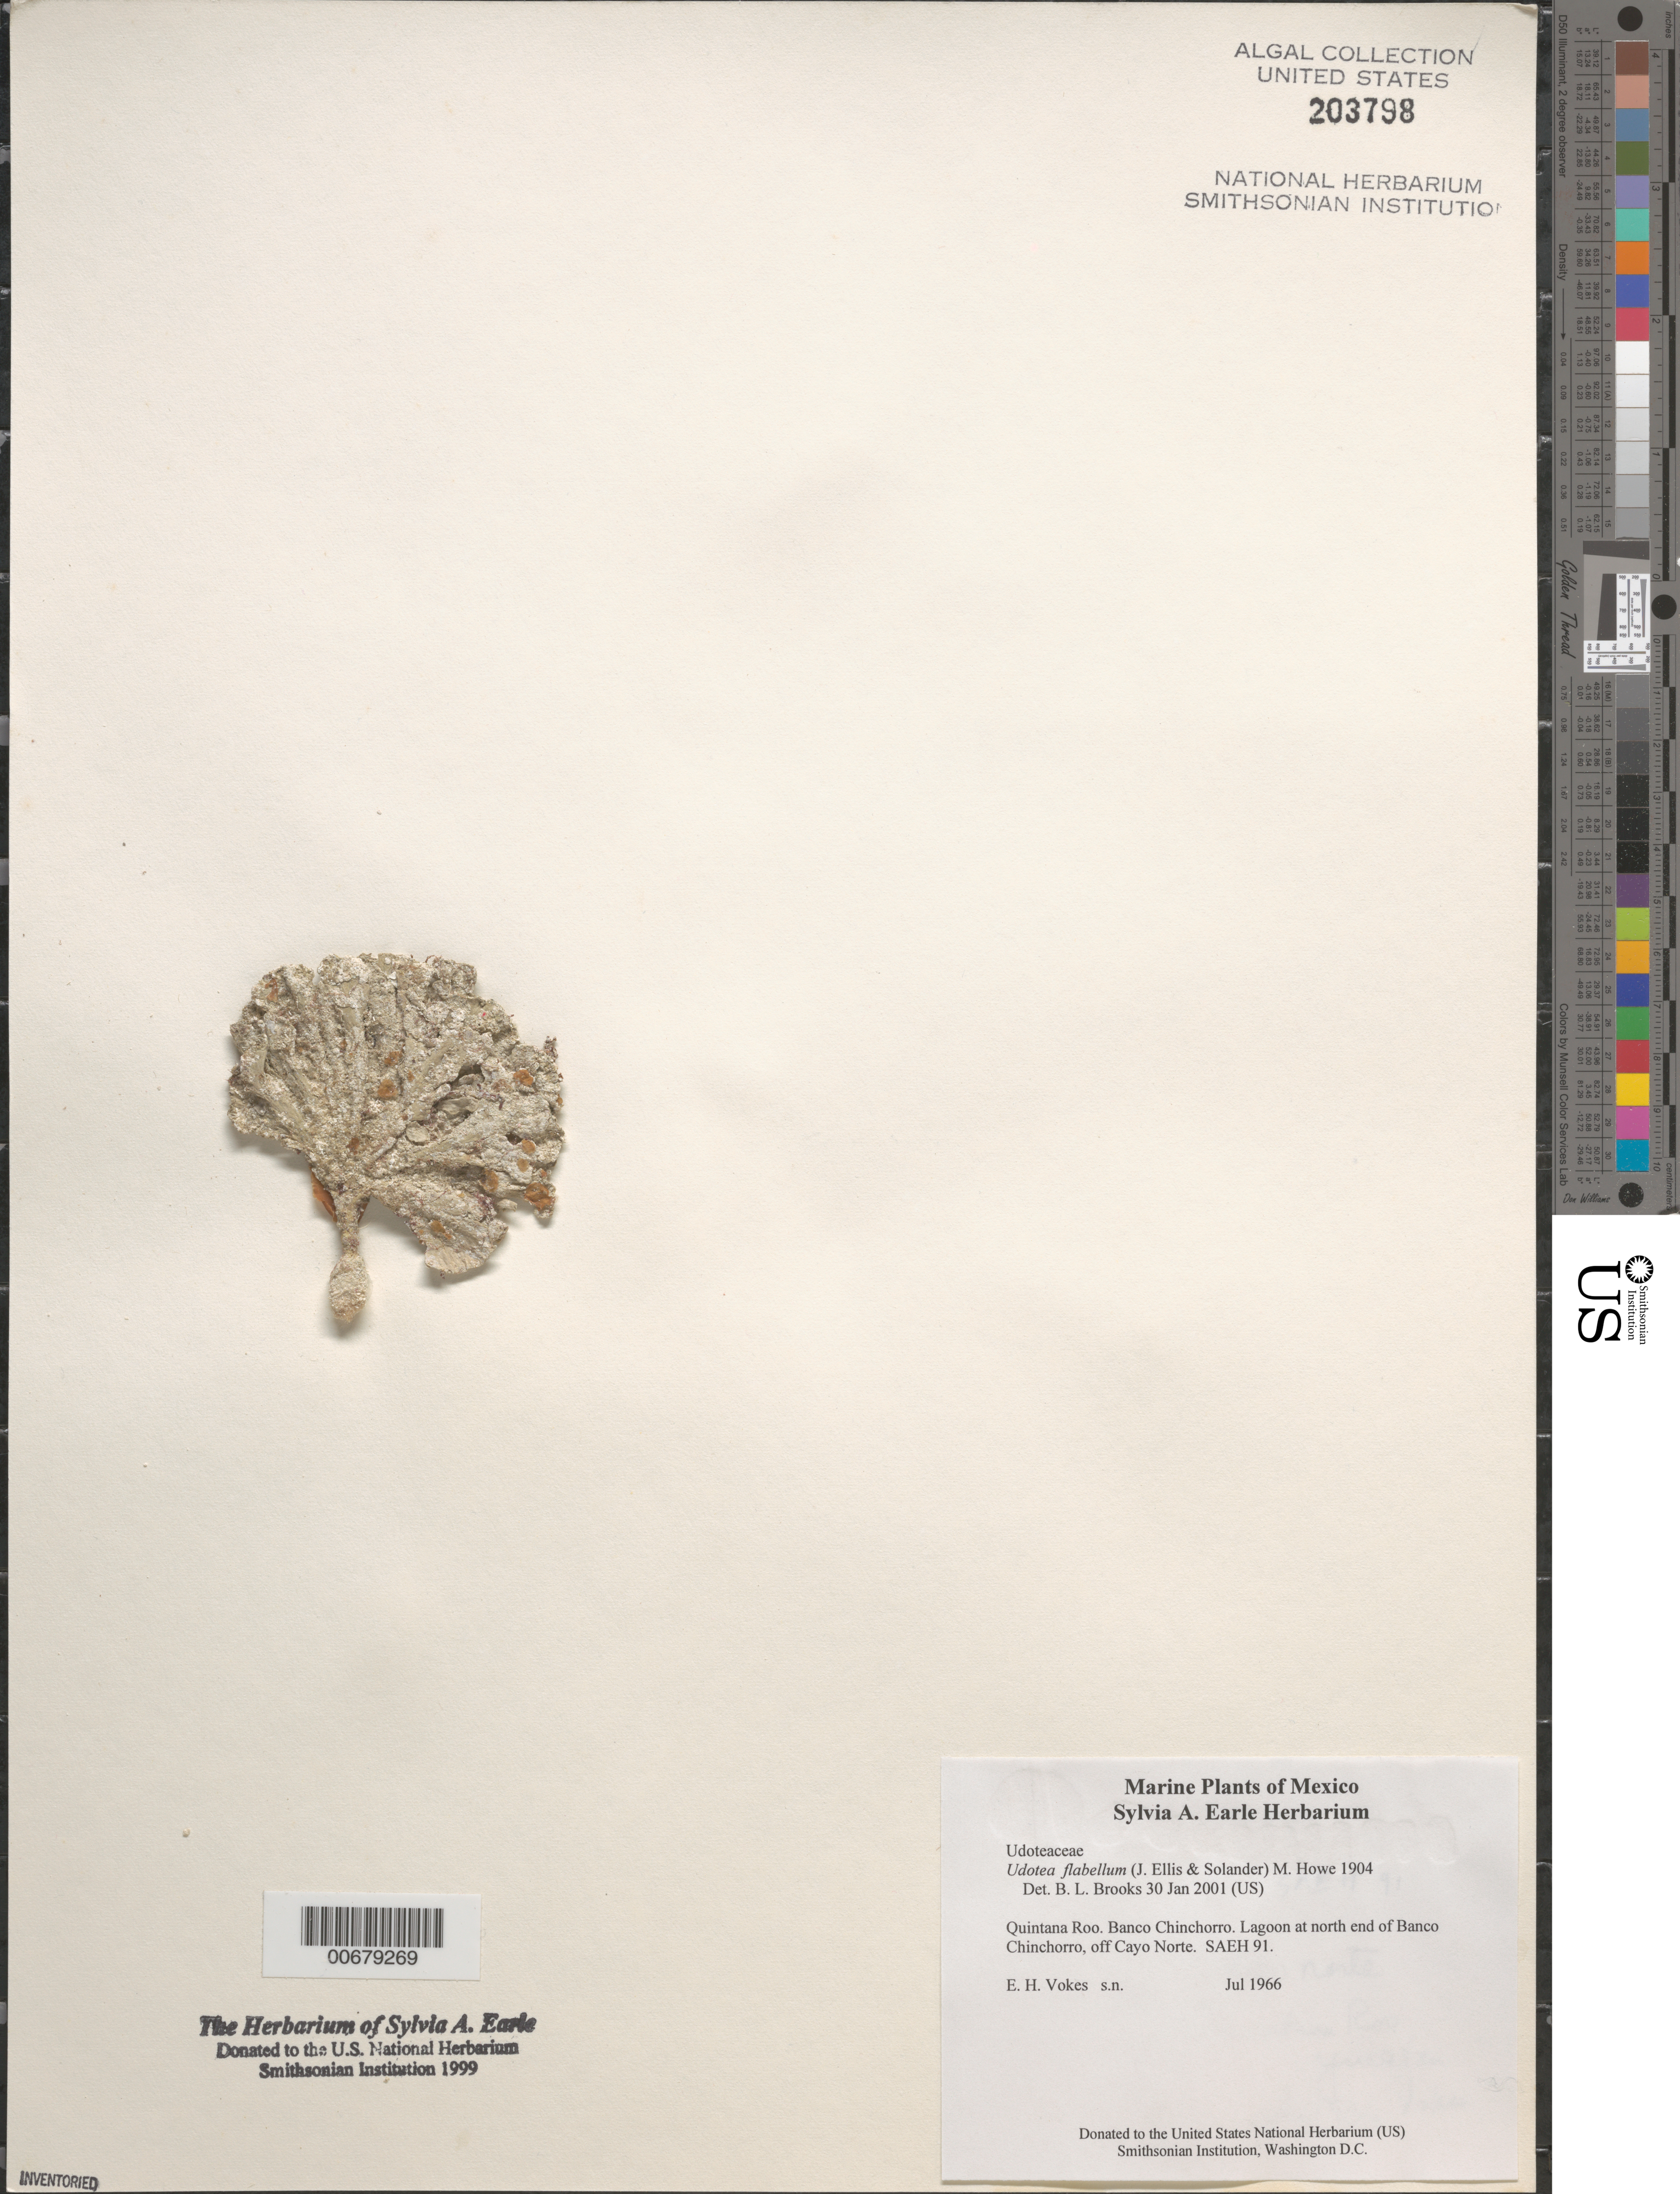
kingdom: Plantae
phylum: Chlorophyta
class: Ulvophyceae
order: Bryopsidales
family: Udoteaceae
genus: Udotea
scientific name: Udotea flabellum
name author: (J. Ellis & Sol.) M. Howe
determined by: Brooks, B. L., (BOT), Smithsonian Institution - National Museum of Natural History (UNITED STATES)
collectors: E. Vokes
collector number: SAEH 91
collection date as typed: Jul 1966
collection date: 1966-07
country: Mexico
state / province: Quintana Roo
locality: Banco Chinchorro, lagoon off Cayo Norte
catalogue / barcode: US 203798